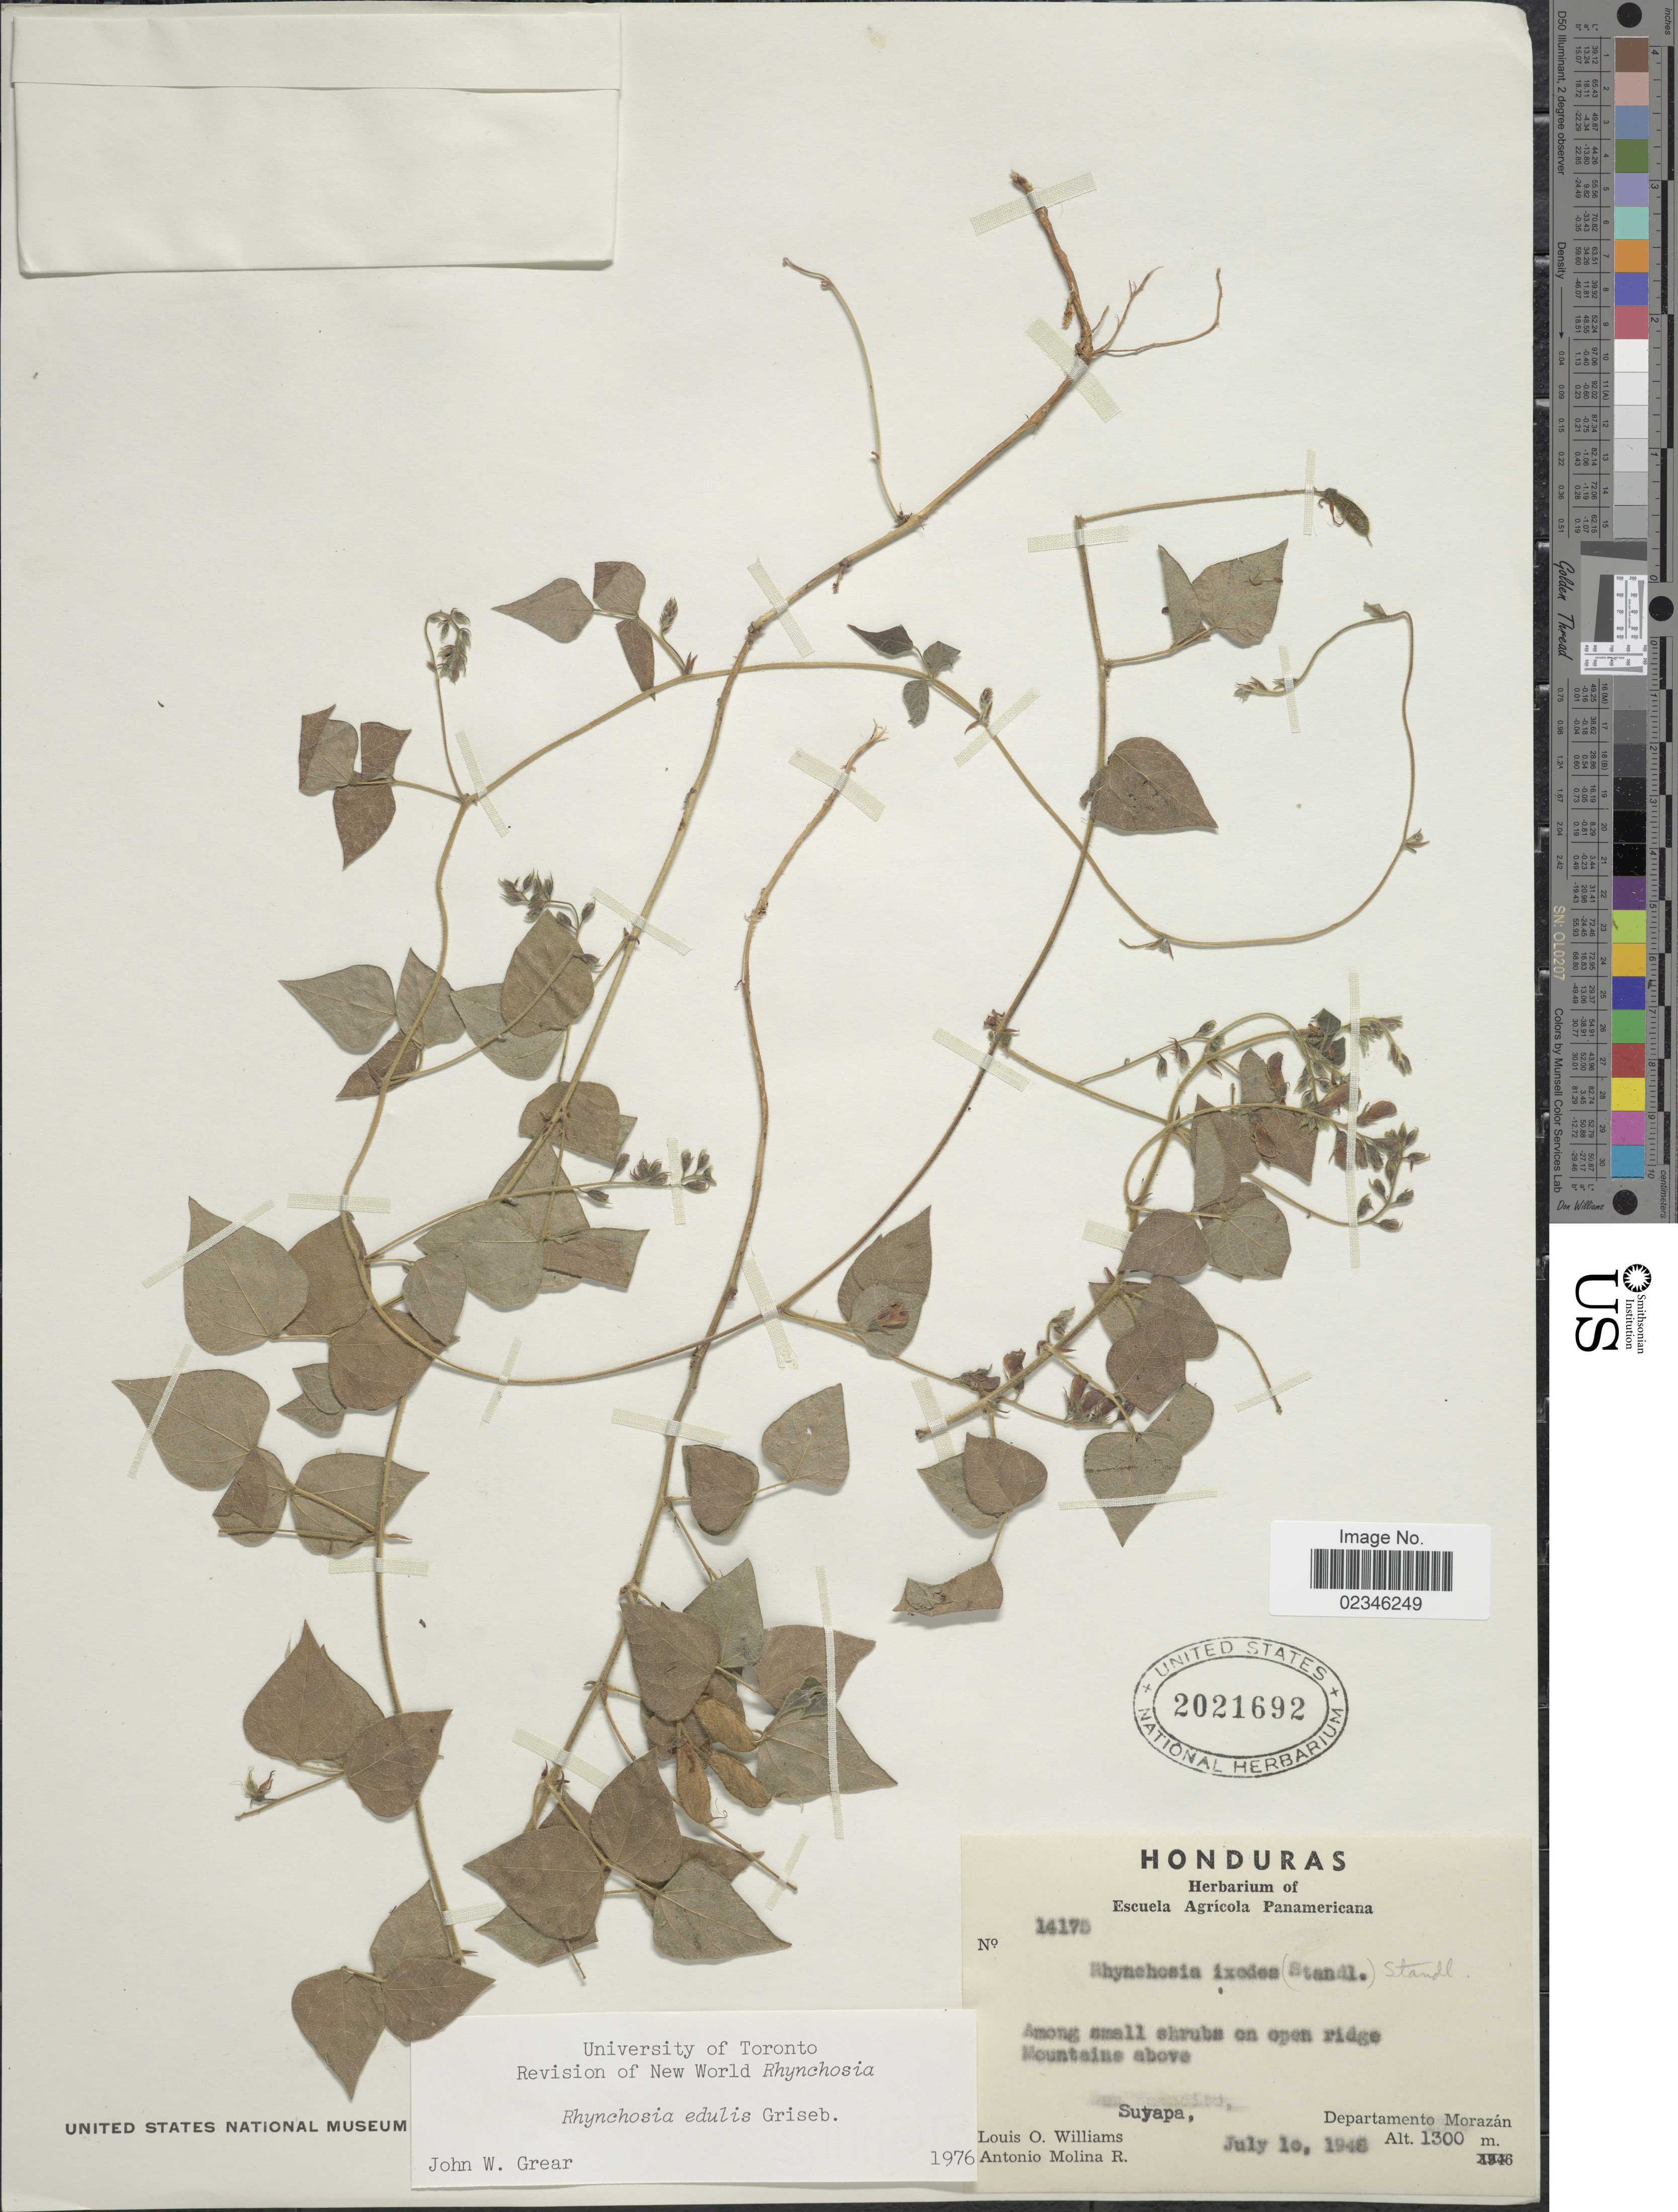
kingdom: Plantae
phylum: Tracheophyta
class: Magnoliopsida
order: Fabales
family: Fabaceae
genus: Rhynchosia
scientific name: Rhynchosia edulis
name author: Griseb.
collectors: L. O. Williams & A. Molina R.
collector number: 14175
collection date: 1948-07-10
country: Honduras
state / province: Fco. Morazán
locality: Among small shrubs on open ridge Mountains above Suyapa, Departamento Morazan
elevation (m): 1300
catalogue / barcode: US 2021692